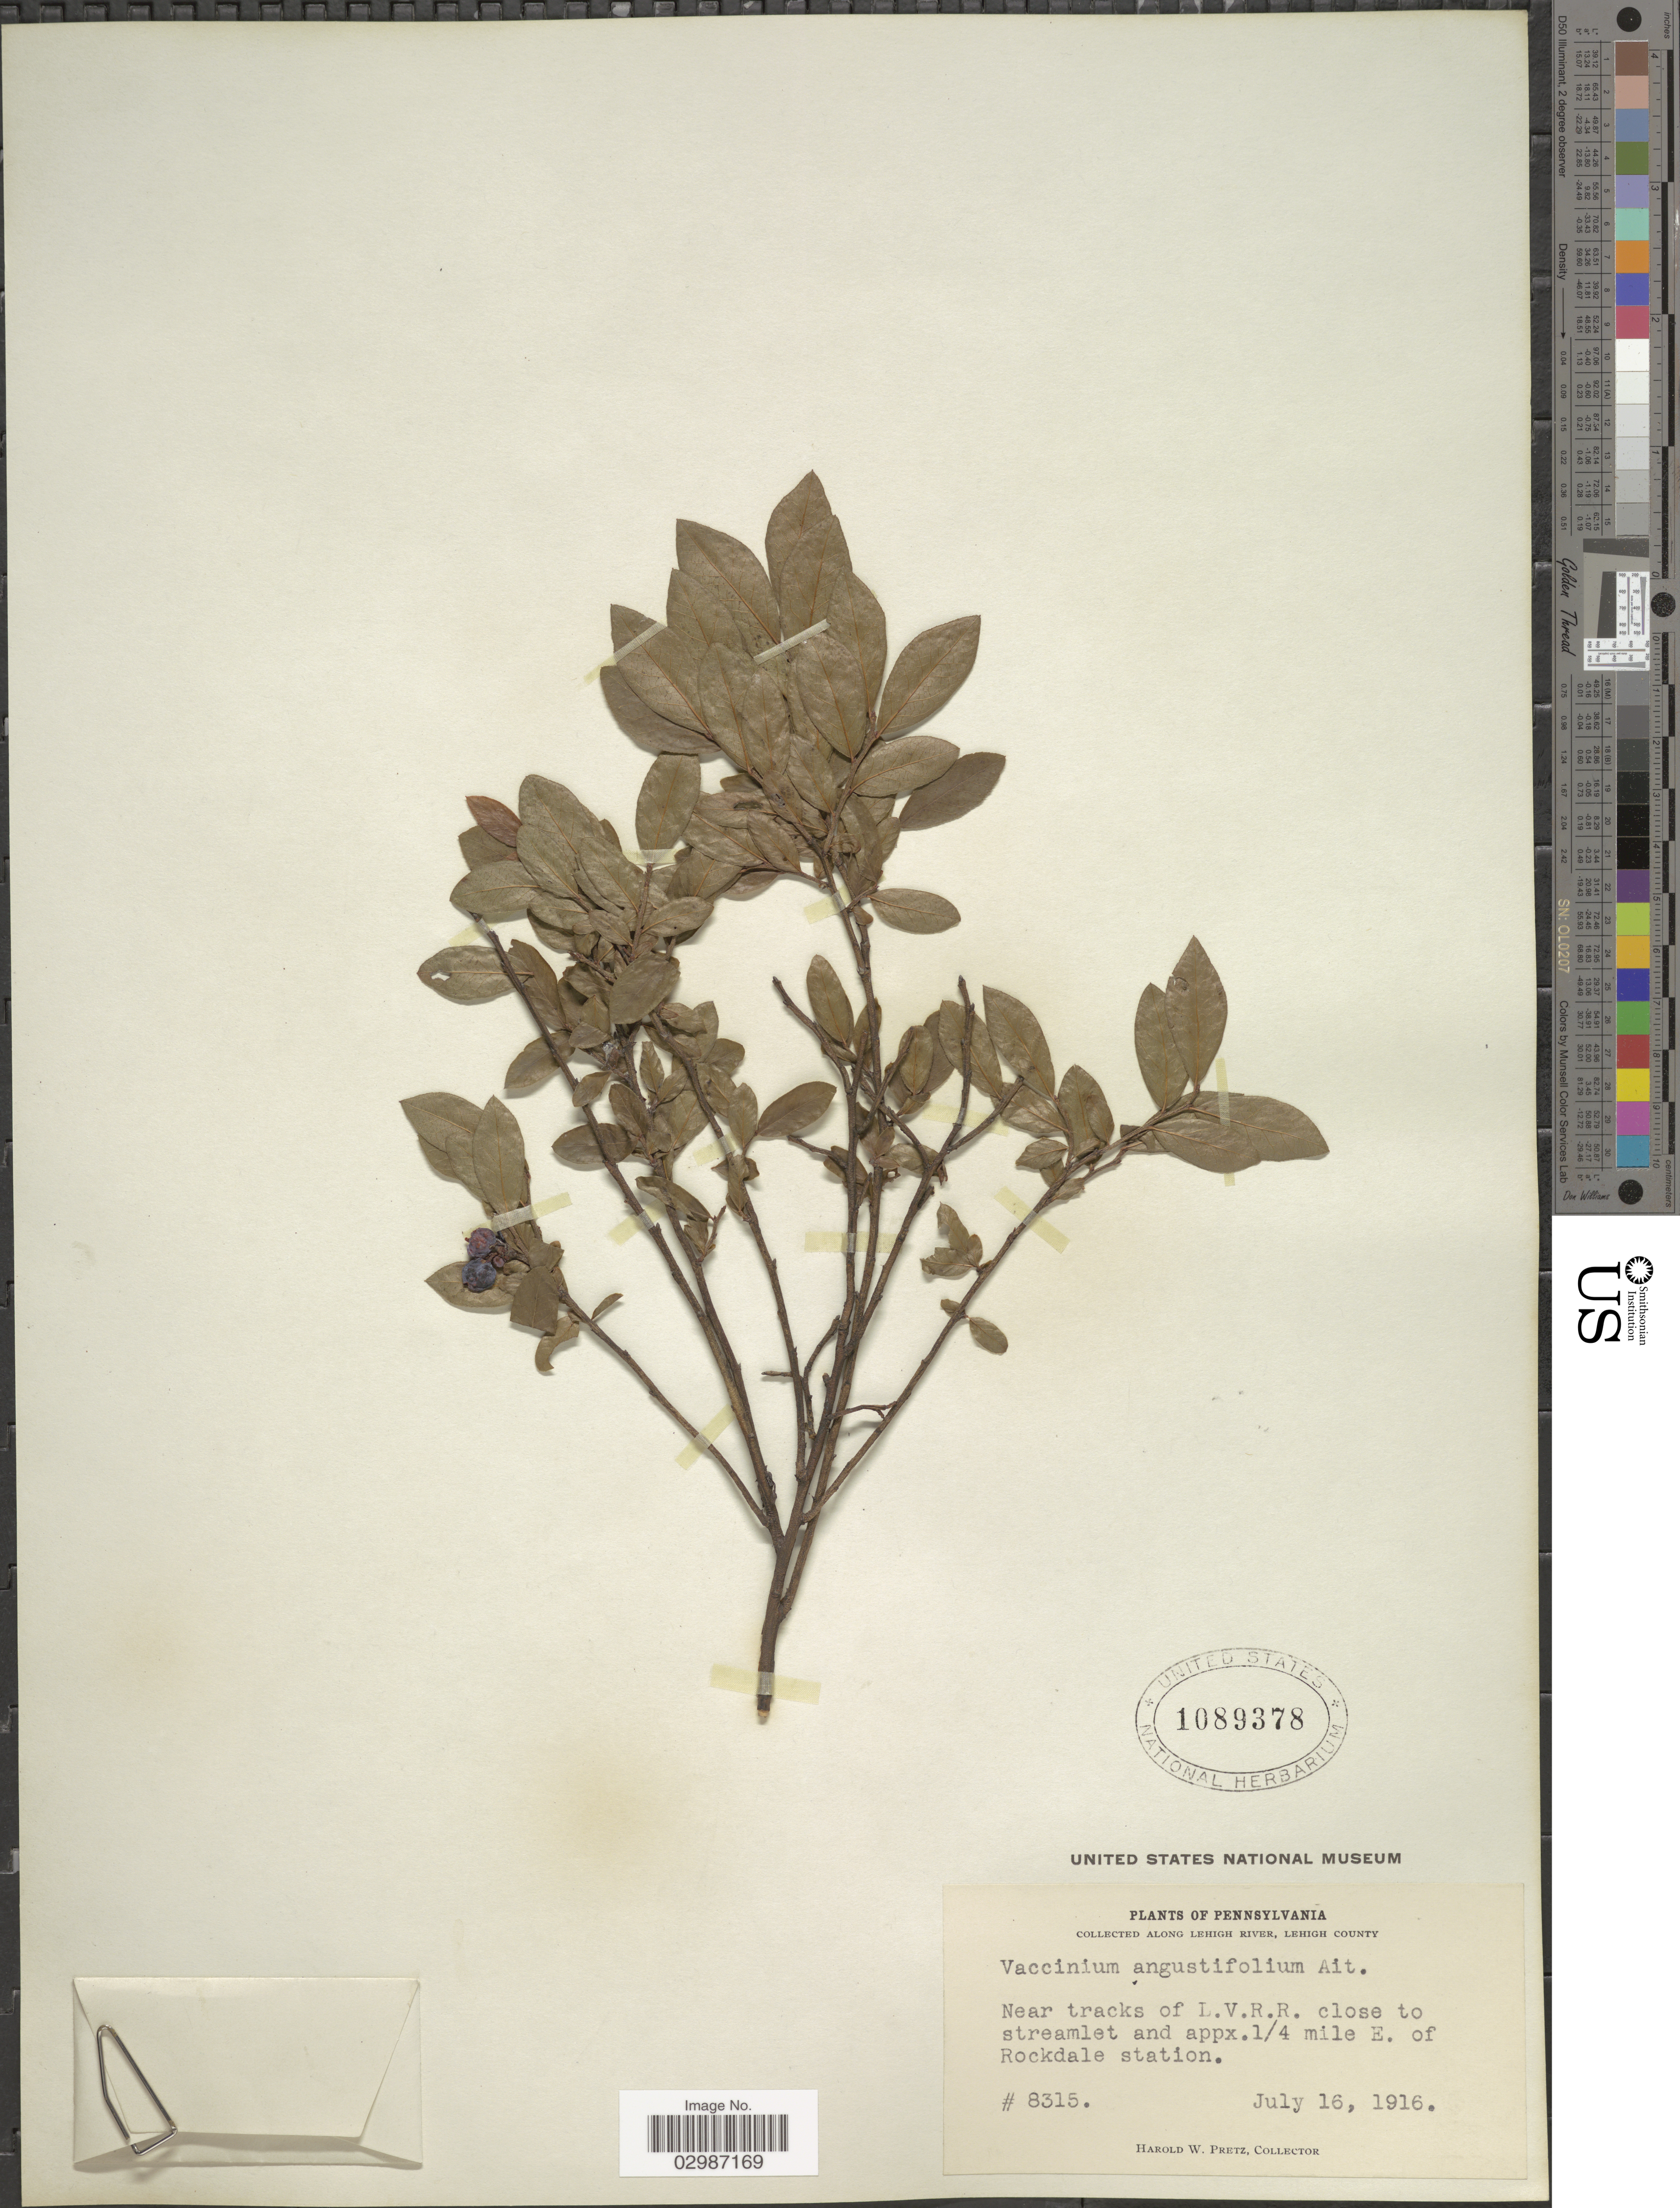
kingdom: Plantae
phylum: Tracheophyta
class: Magnoliopsida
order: Ericales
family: Ericaceae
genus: Vaccinium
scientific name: Vaccinium angustifolium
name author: Aiton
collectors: H. W. Pretz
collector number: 8315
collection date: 1916-07-16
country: United States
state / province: Pennsylvania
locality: Along Lehigh river, Lehigh County. Near tracks of L.V.R.R. close to streamlet and appx. 1/4 mile E. of Rockdale station.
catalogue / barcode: US 1089378